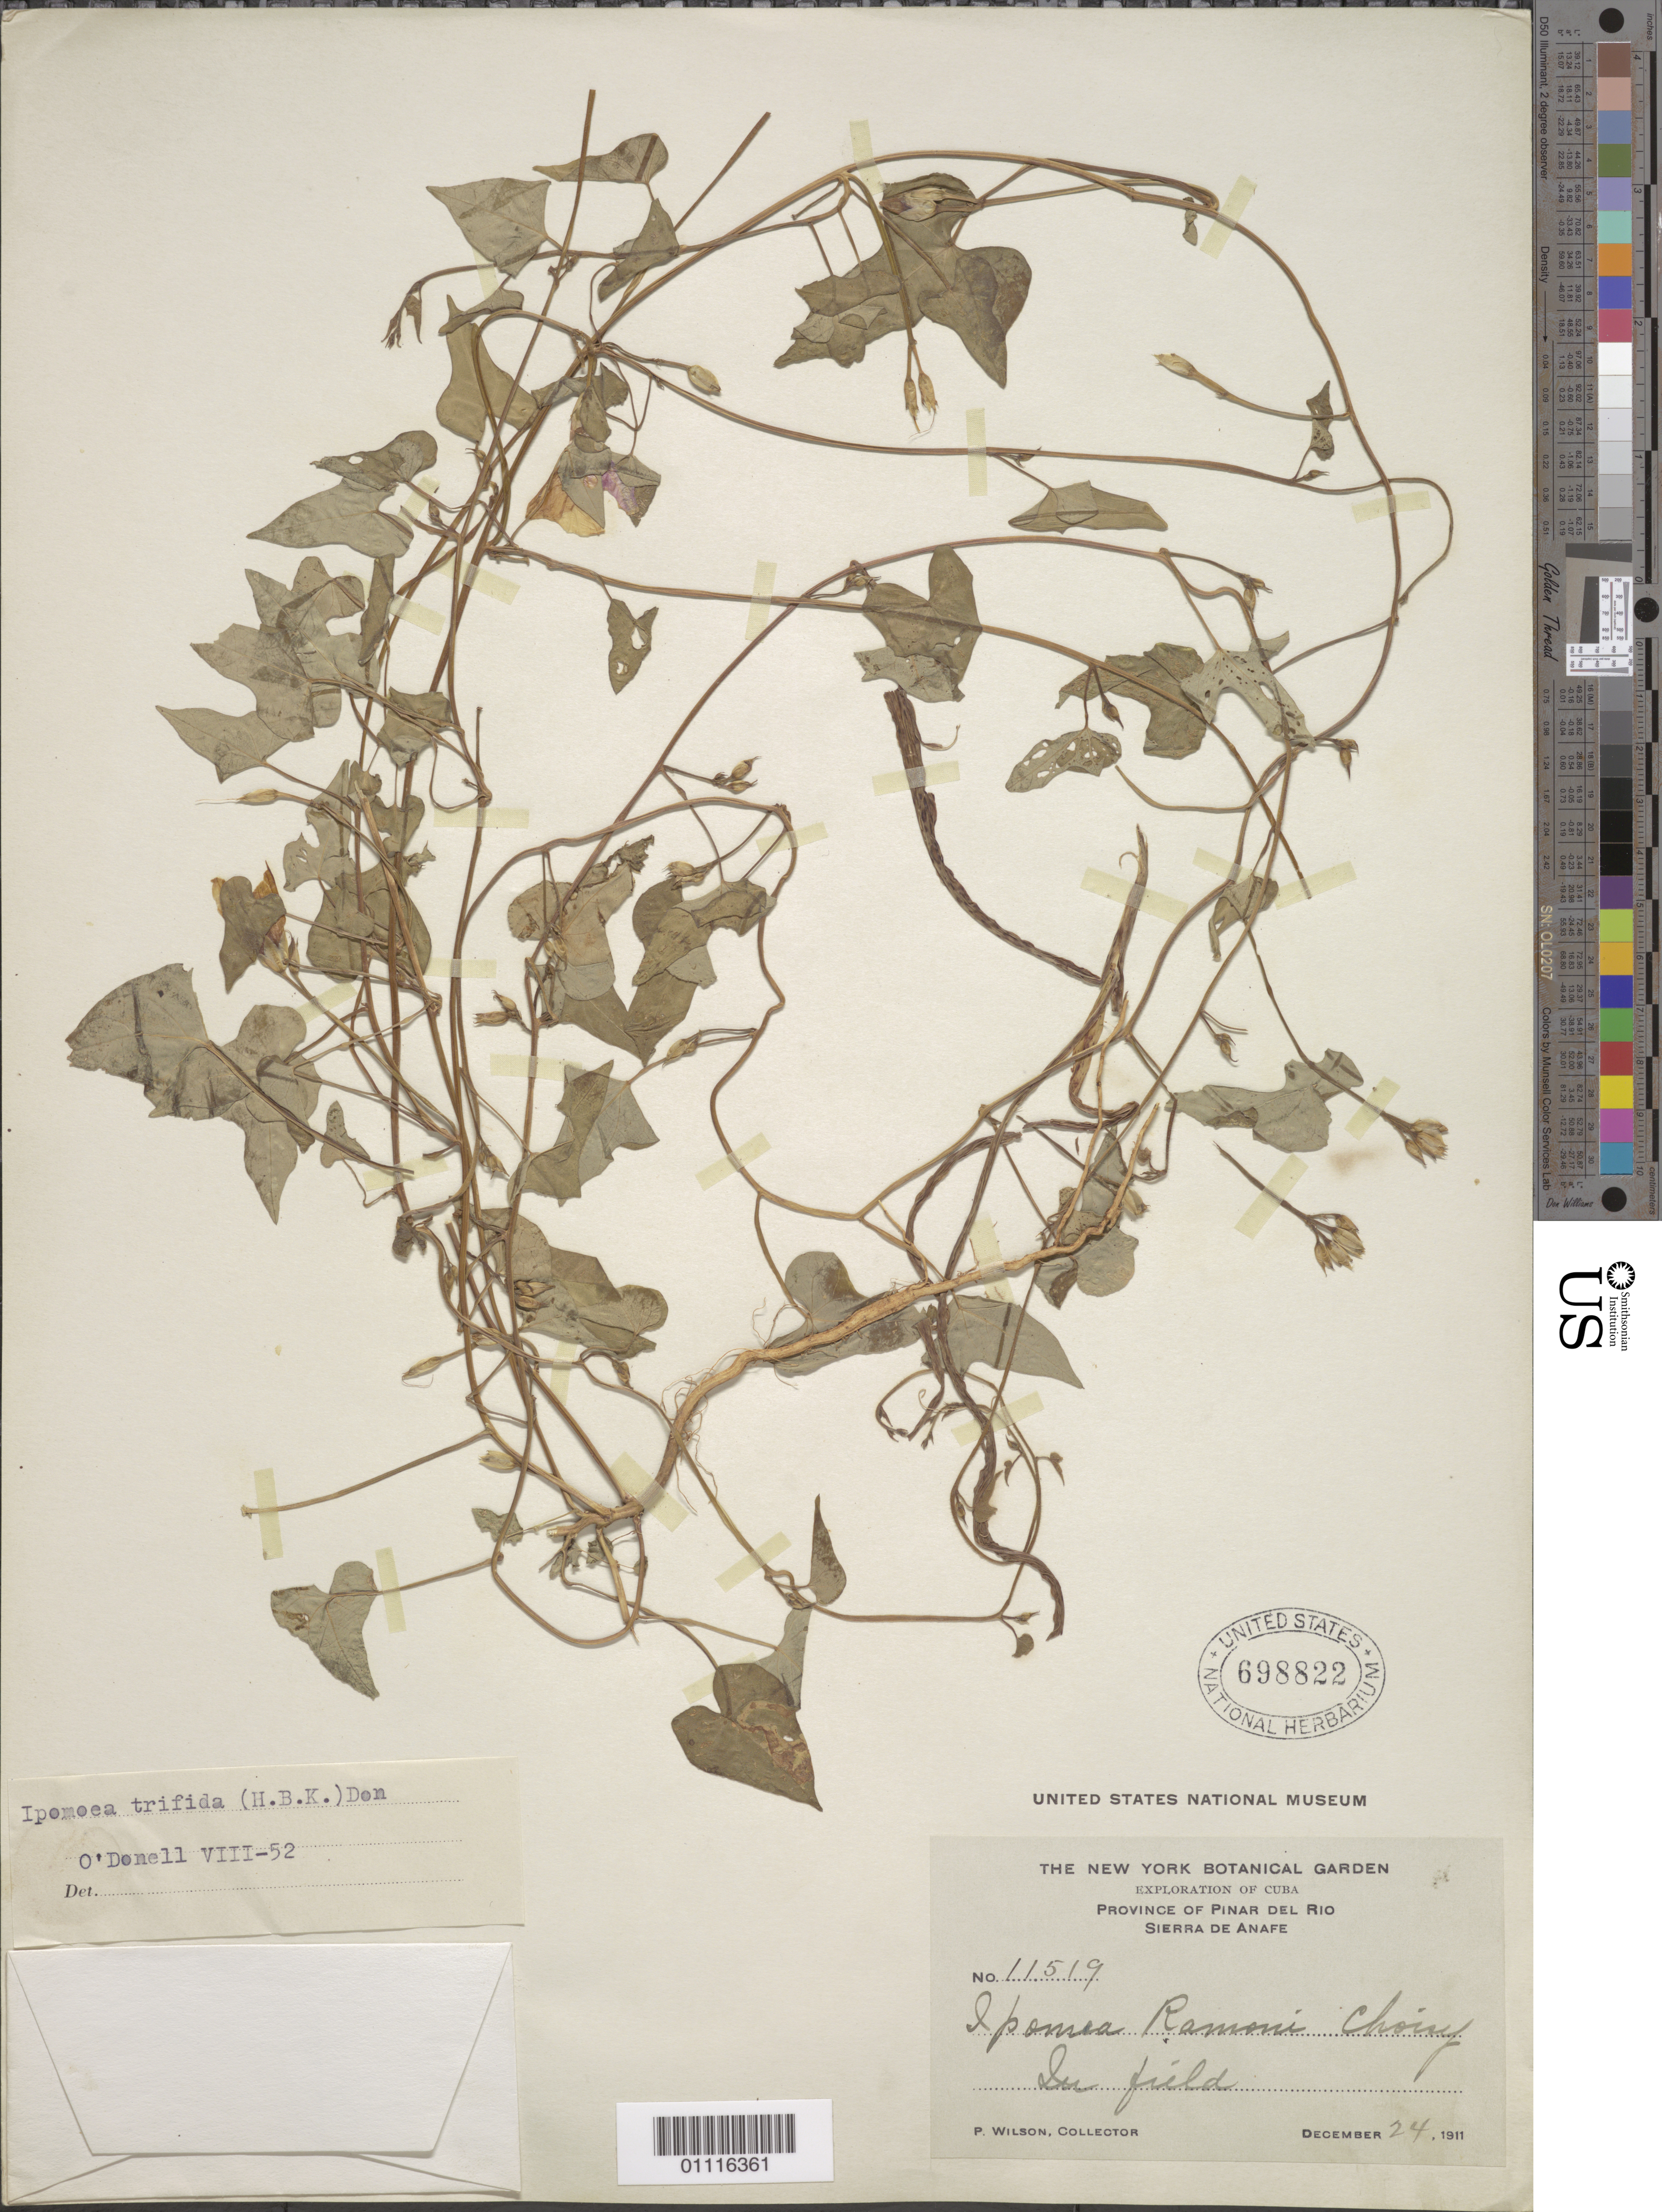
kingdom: Plantae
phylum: Tracheophyta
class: Magnoliopsida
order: Solanales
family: Convolvulaceae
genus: Ipomoea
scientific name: Ipomoea trifida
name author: (Kunth) G. Don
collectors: P. Wilson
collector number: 11519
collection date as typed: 24 Dec 1911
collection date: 1911-12-24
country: Cuba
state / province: Pinar del Rio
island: Cuba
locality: Sierra de Anafe In field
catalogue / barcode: US 698822